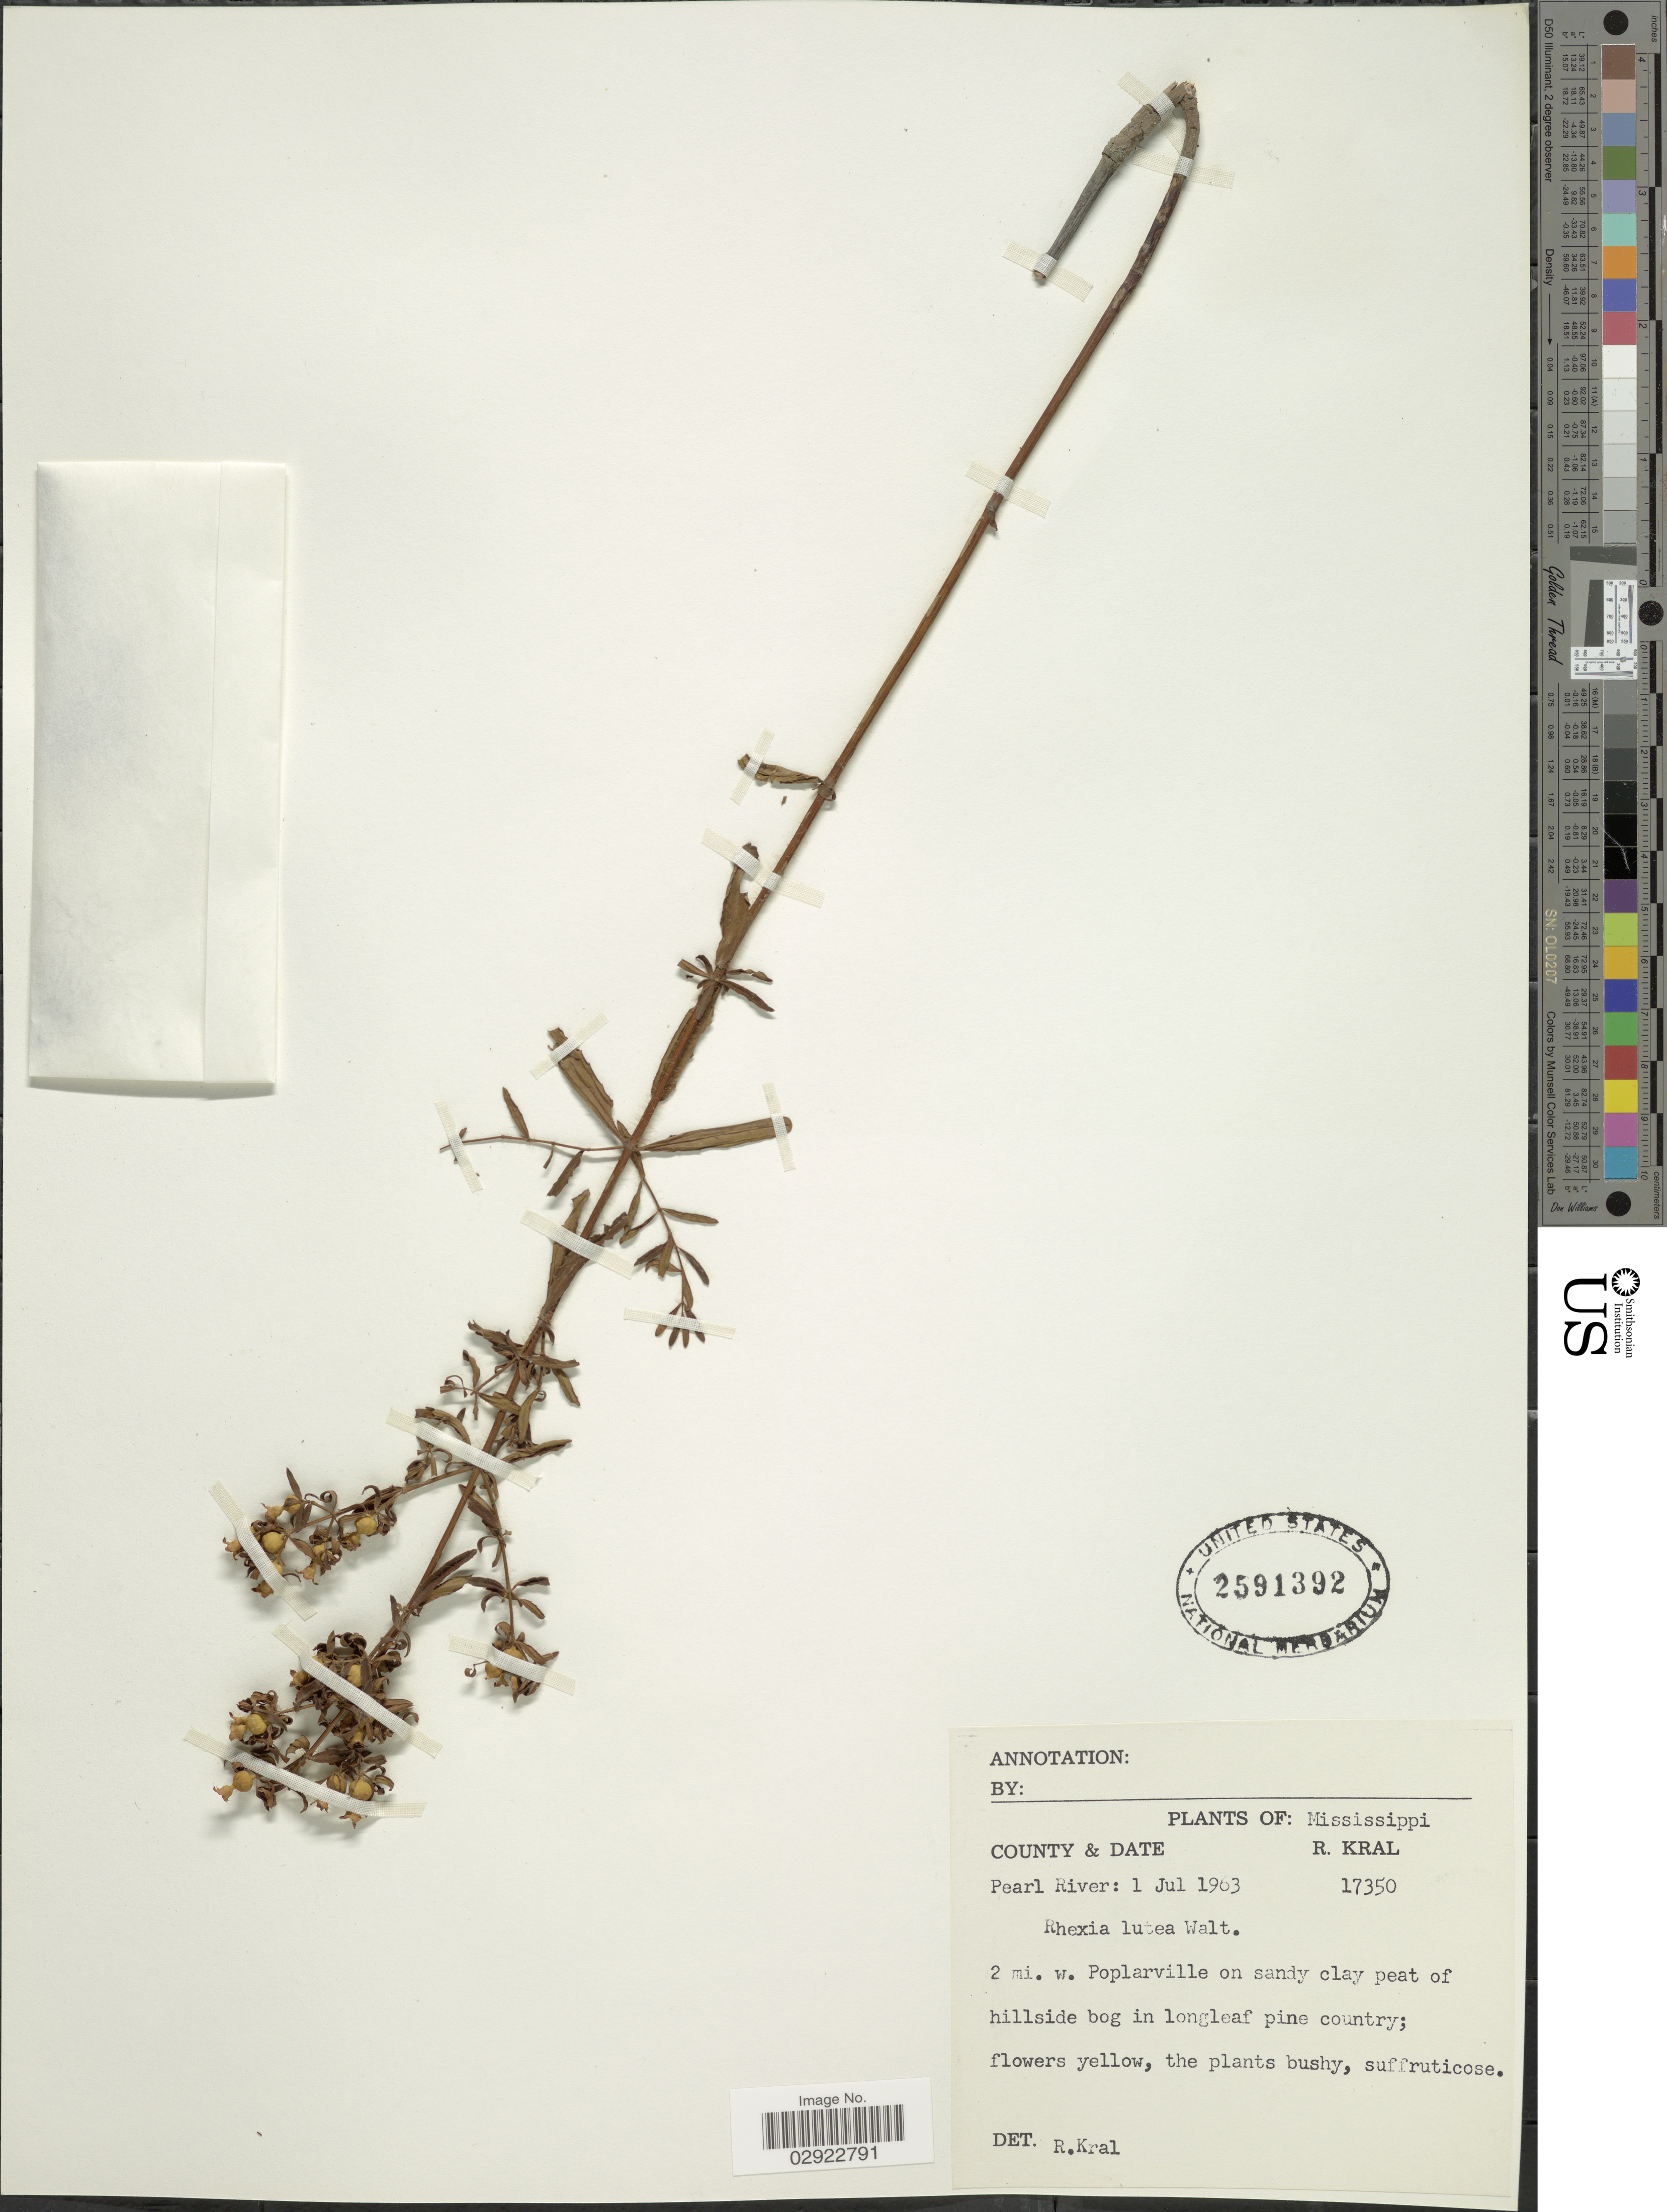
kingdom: Plantae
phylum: Tracheophyta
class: Magnoliopsida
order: Myrtales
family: Melastomataceae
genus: Rhexia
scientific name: Rhexia lutea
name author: Walter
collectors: R. Kral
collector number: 17350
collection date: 1963-07-01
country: United States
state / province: Mississippi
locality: Pearl River. 2 mi. w. Poplarville on sandy clay peat of hillside bog in longleaf pine country.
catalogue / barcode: US 2591392